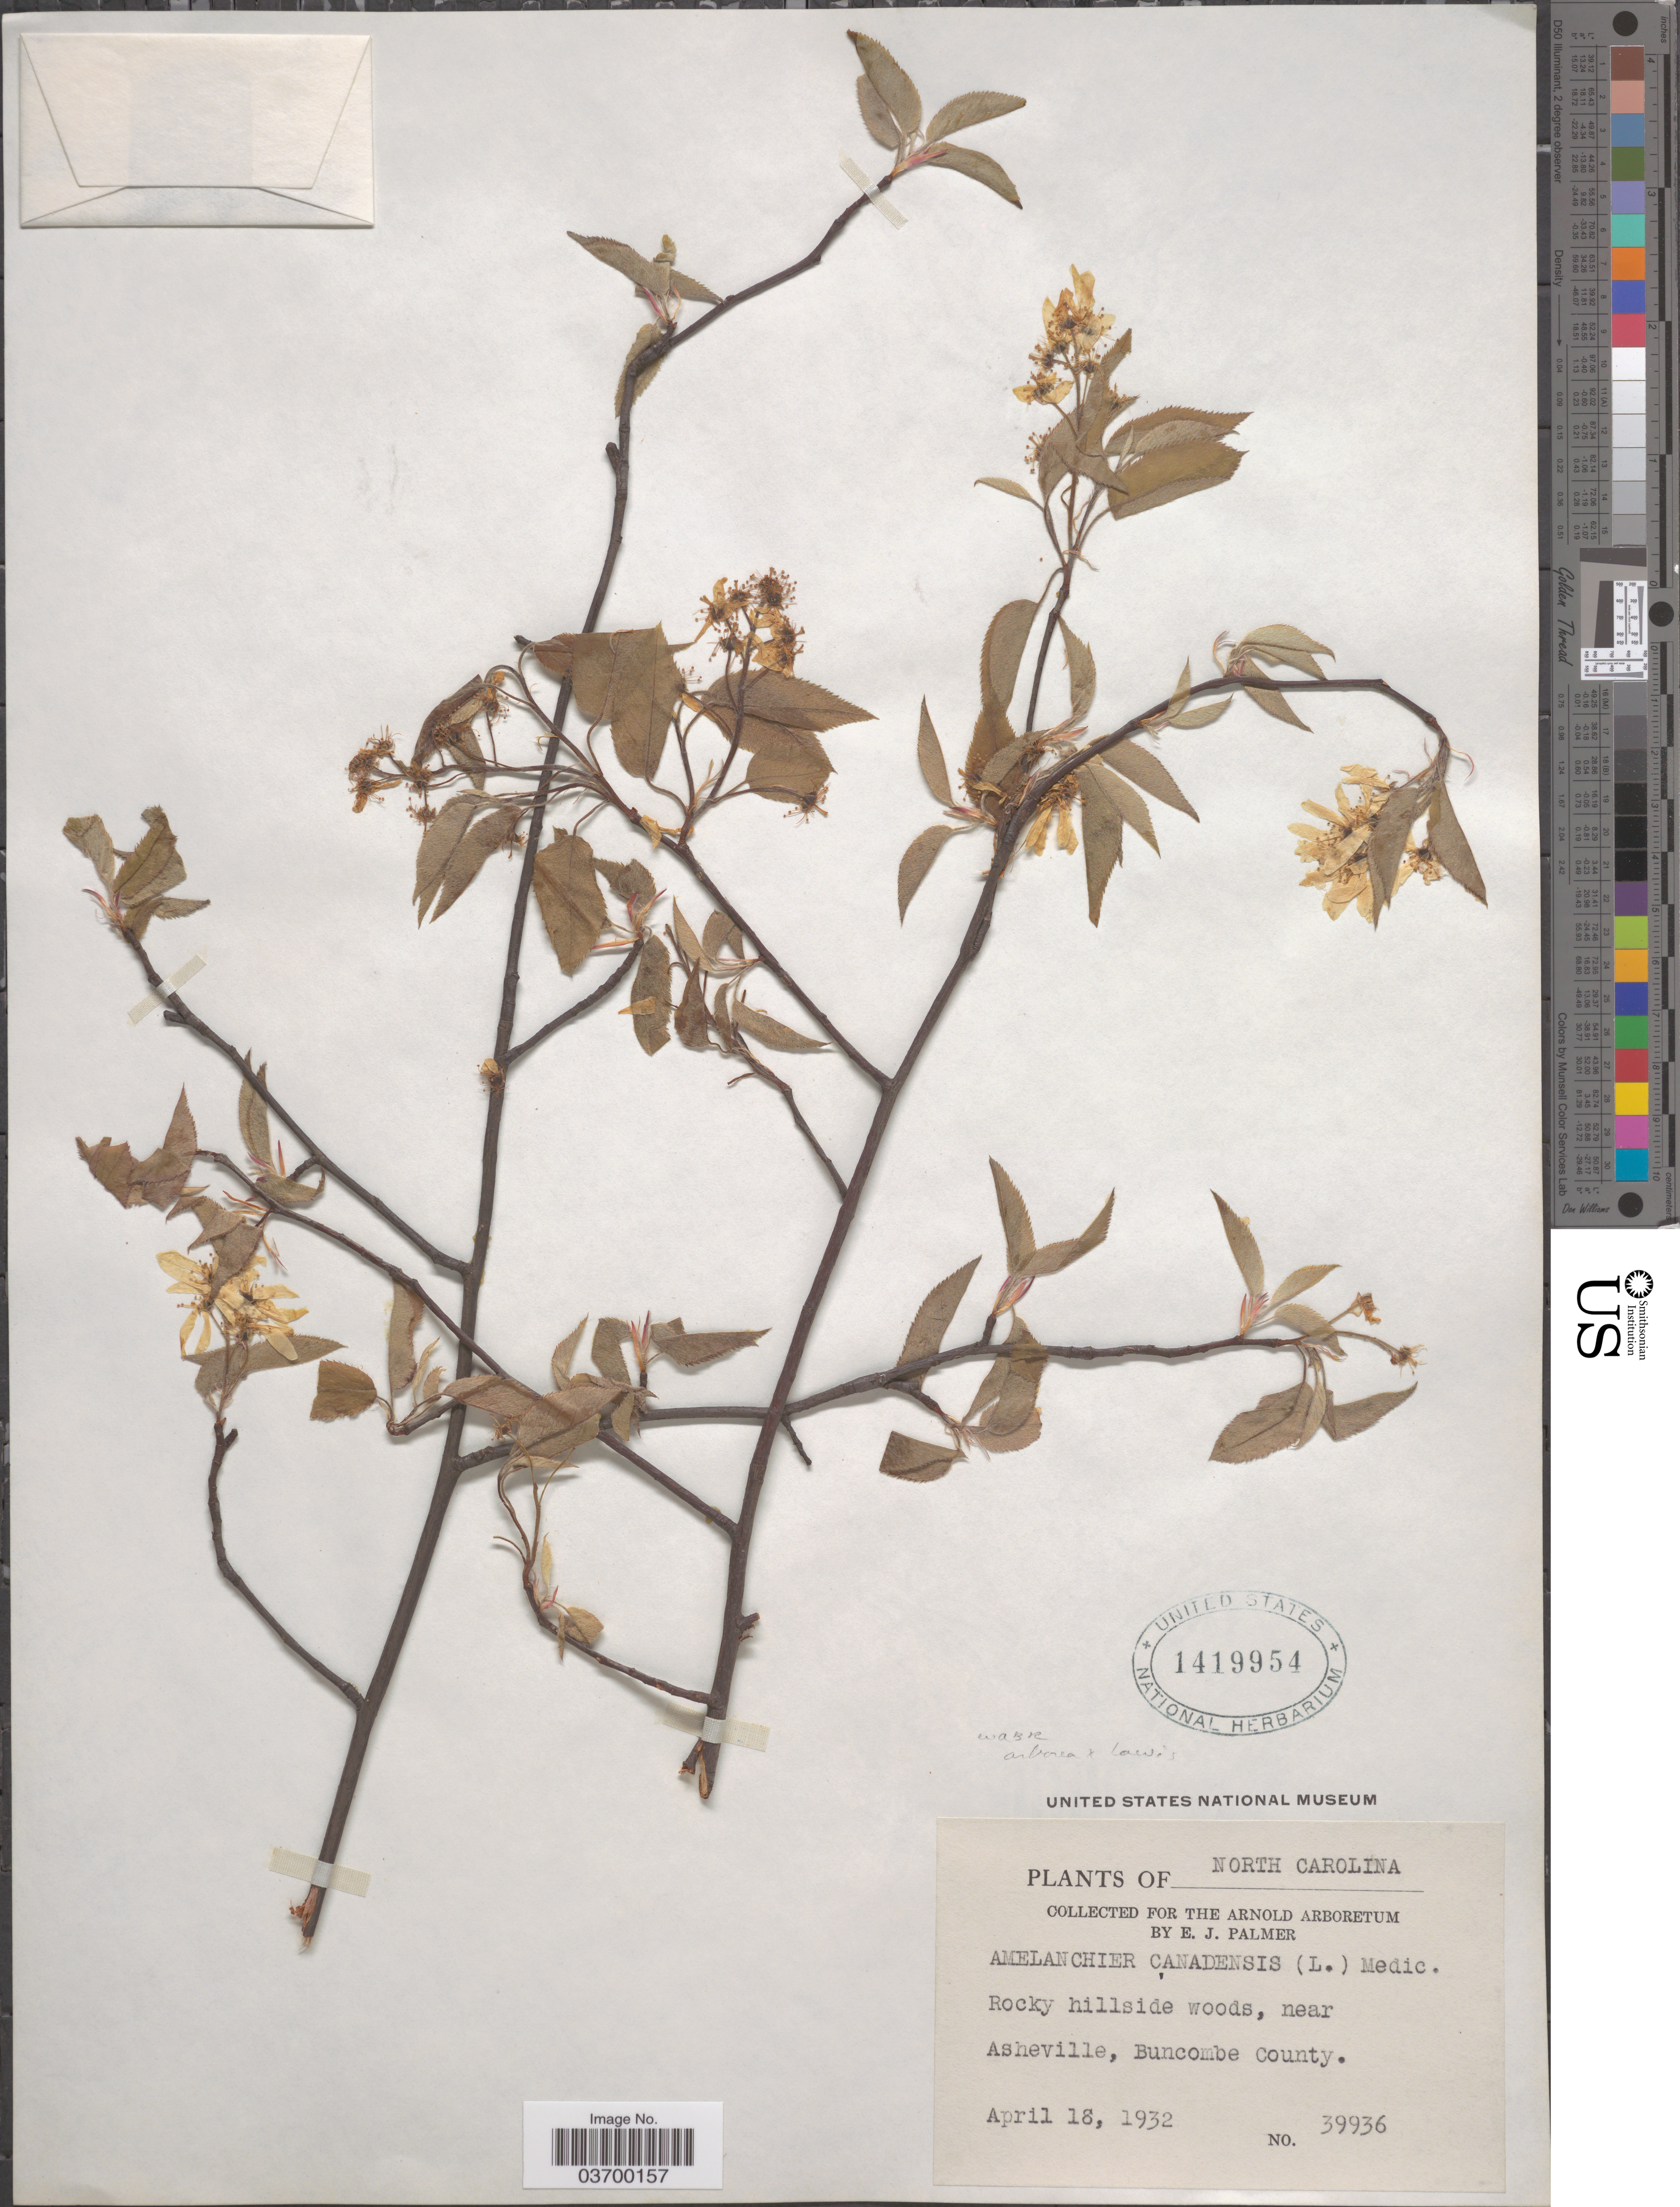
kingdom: Plantae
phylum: Tracheophyta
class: Magnoliopsida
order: Rosales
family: Rosaceae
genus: Amelanchier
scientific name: Amelanchier arborea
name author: (F. Michx.) Fernald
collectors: E. J. Palmer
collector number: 39936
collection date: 1932-04-18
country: United States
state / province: North Carolina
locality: Rocky hillside woods, near Asheville, Buncombe County.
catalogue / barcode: US 1419954